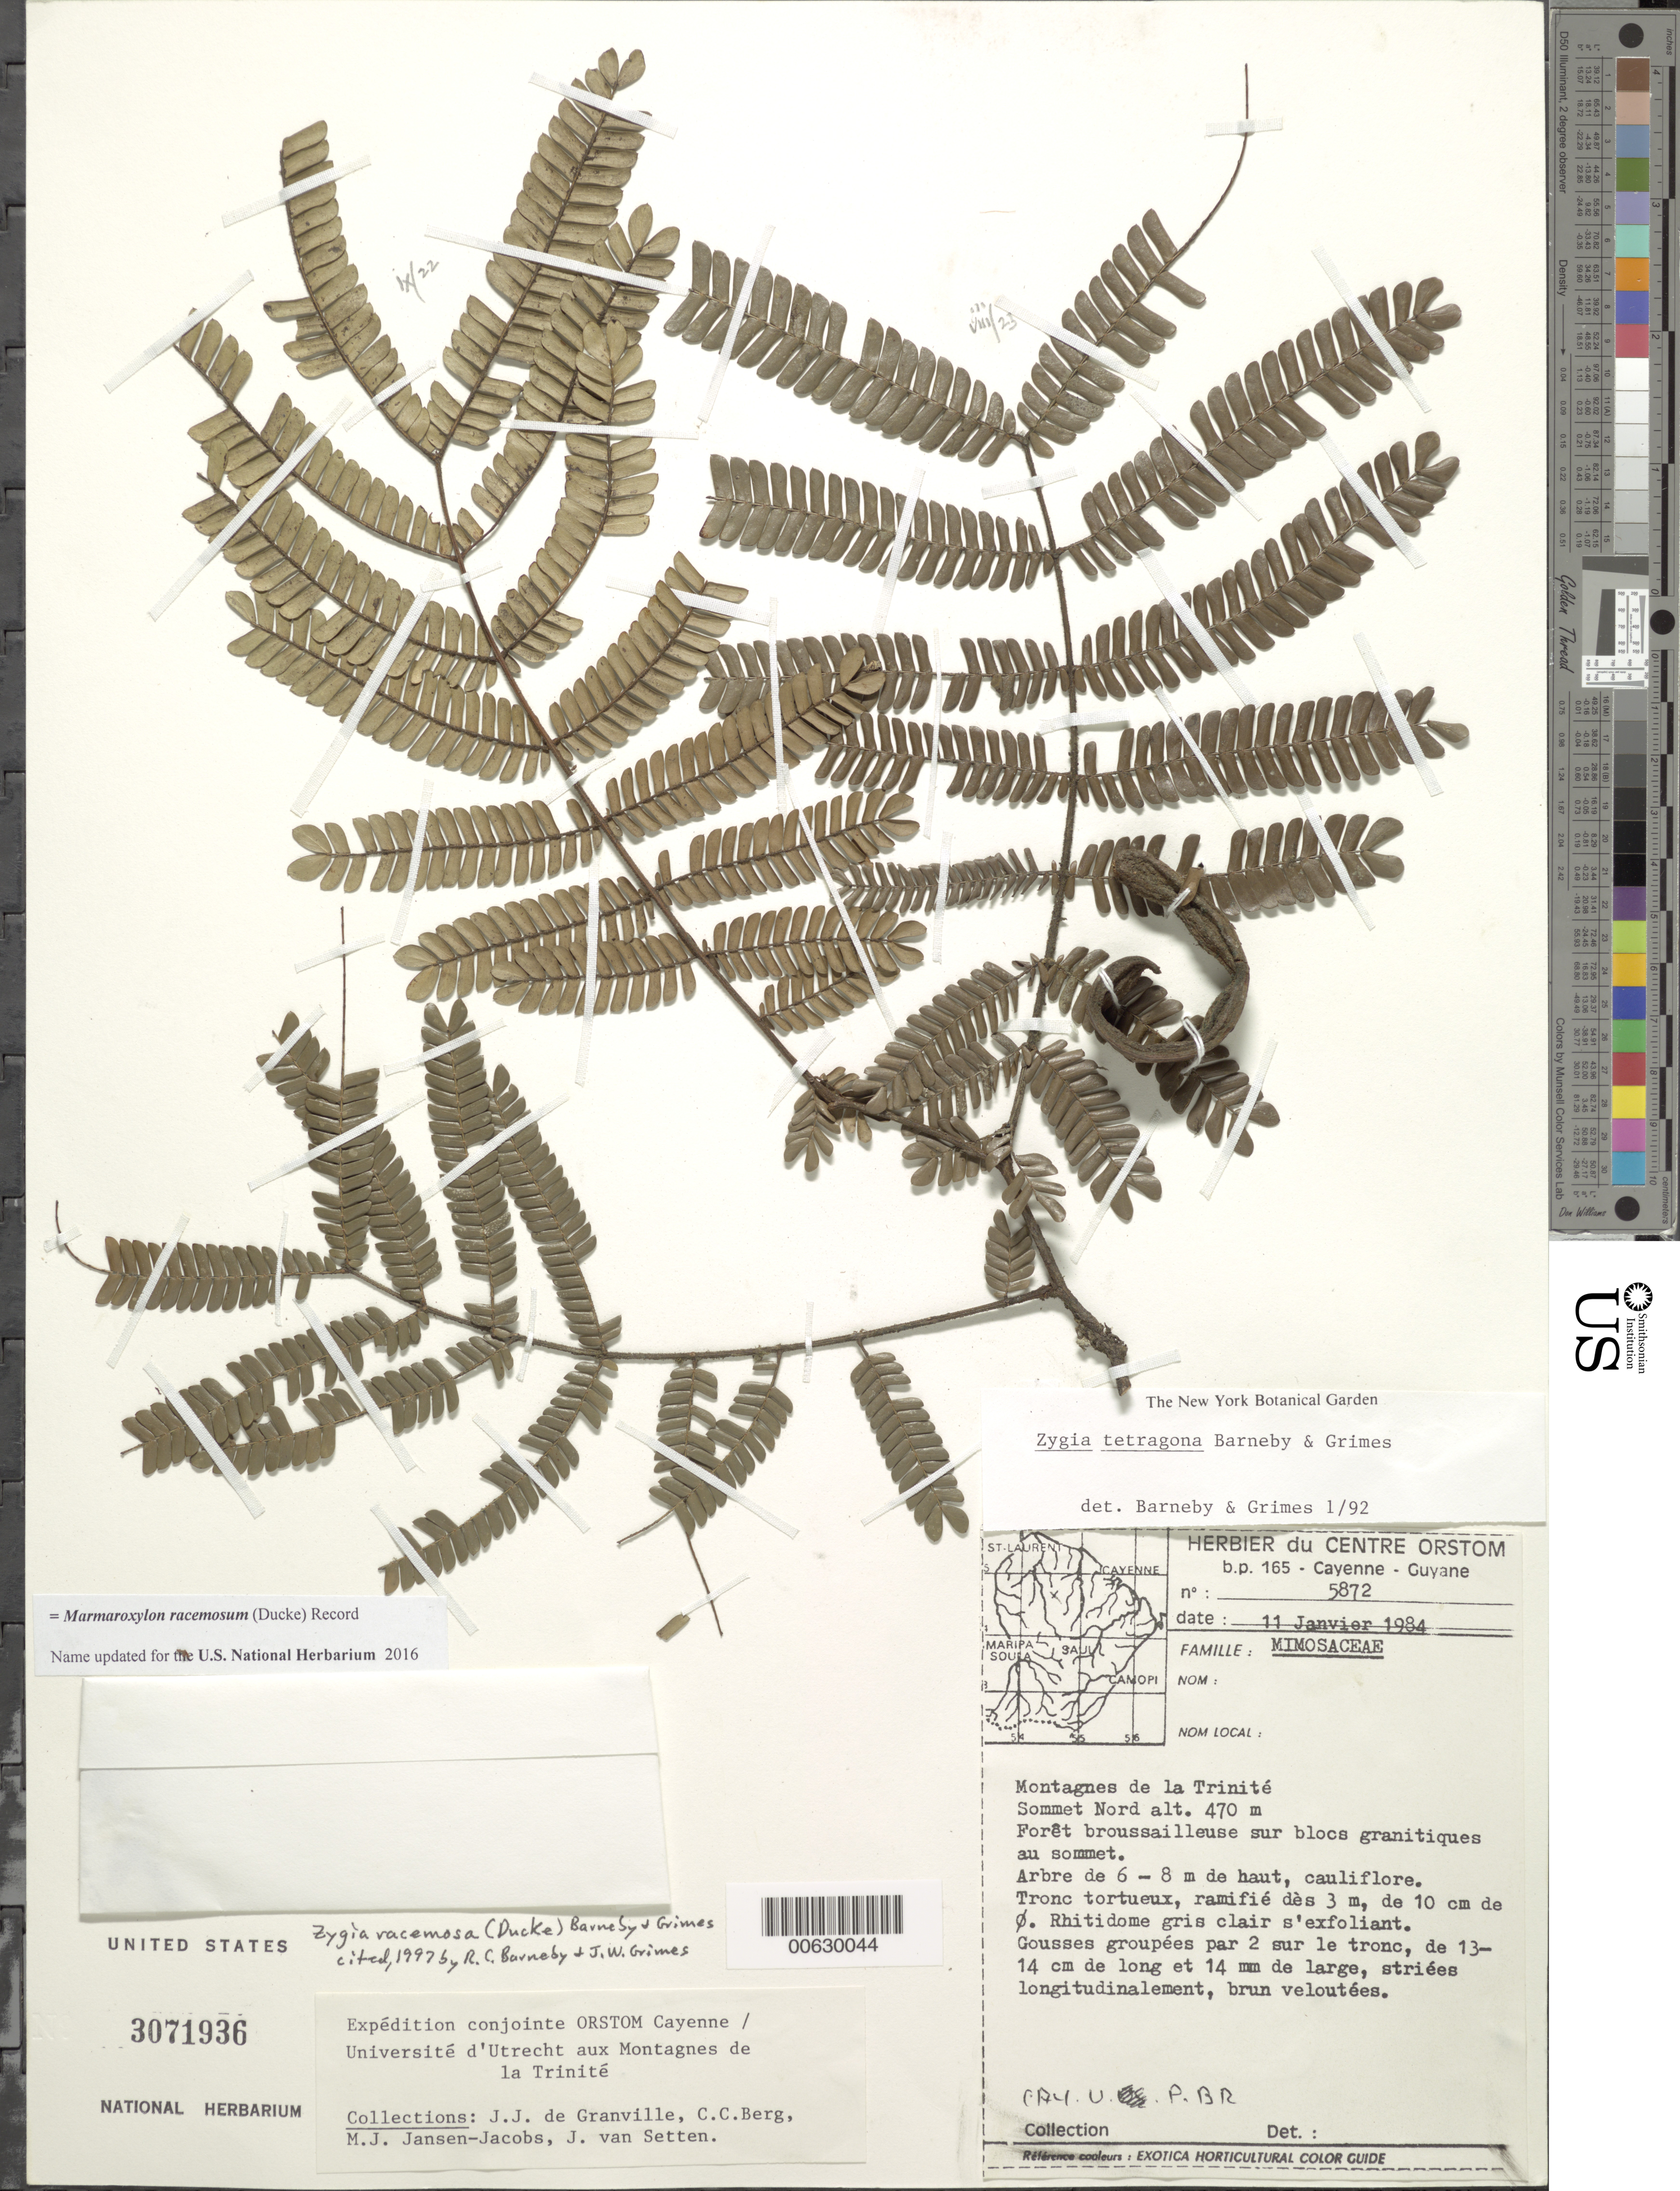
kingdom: Plantae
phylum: Tracheophyta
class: Magnoliopsida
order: Fabales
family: Fabaceae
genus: Zygia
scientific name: Zygia racemosa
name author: (Ducke) Barneby & J.W. Grimes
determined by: Barneby, R. C.; Grimes, J. W.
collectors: J.-J. de Granville, C. C. Berg, M. J. Jansen-Jacobs & J. van Setten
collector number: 5872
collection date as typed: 11-Jan-84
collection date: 1984-01-11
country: French Guiana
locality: Montagnes de la Trinité, sommet Nord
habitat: Forêt broussailleuse sur blocs grantitques au sommet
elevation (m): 470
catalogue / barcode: US 3071936